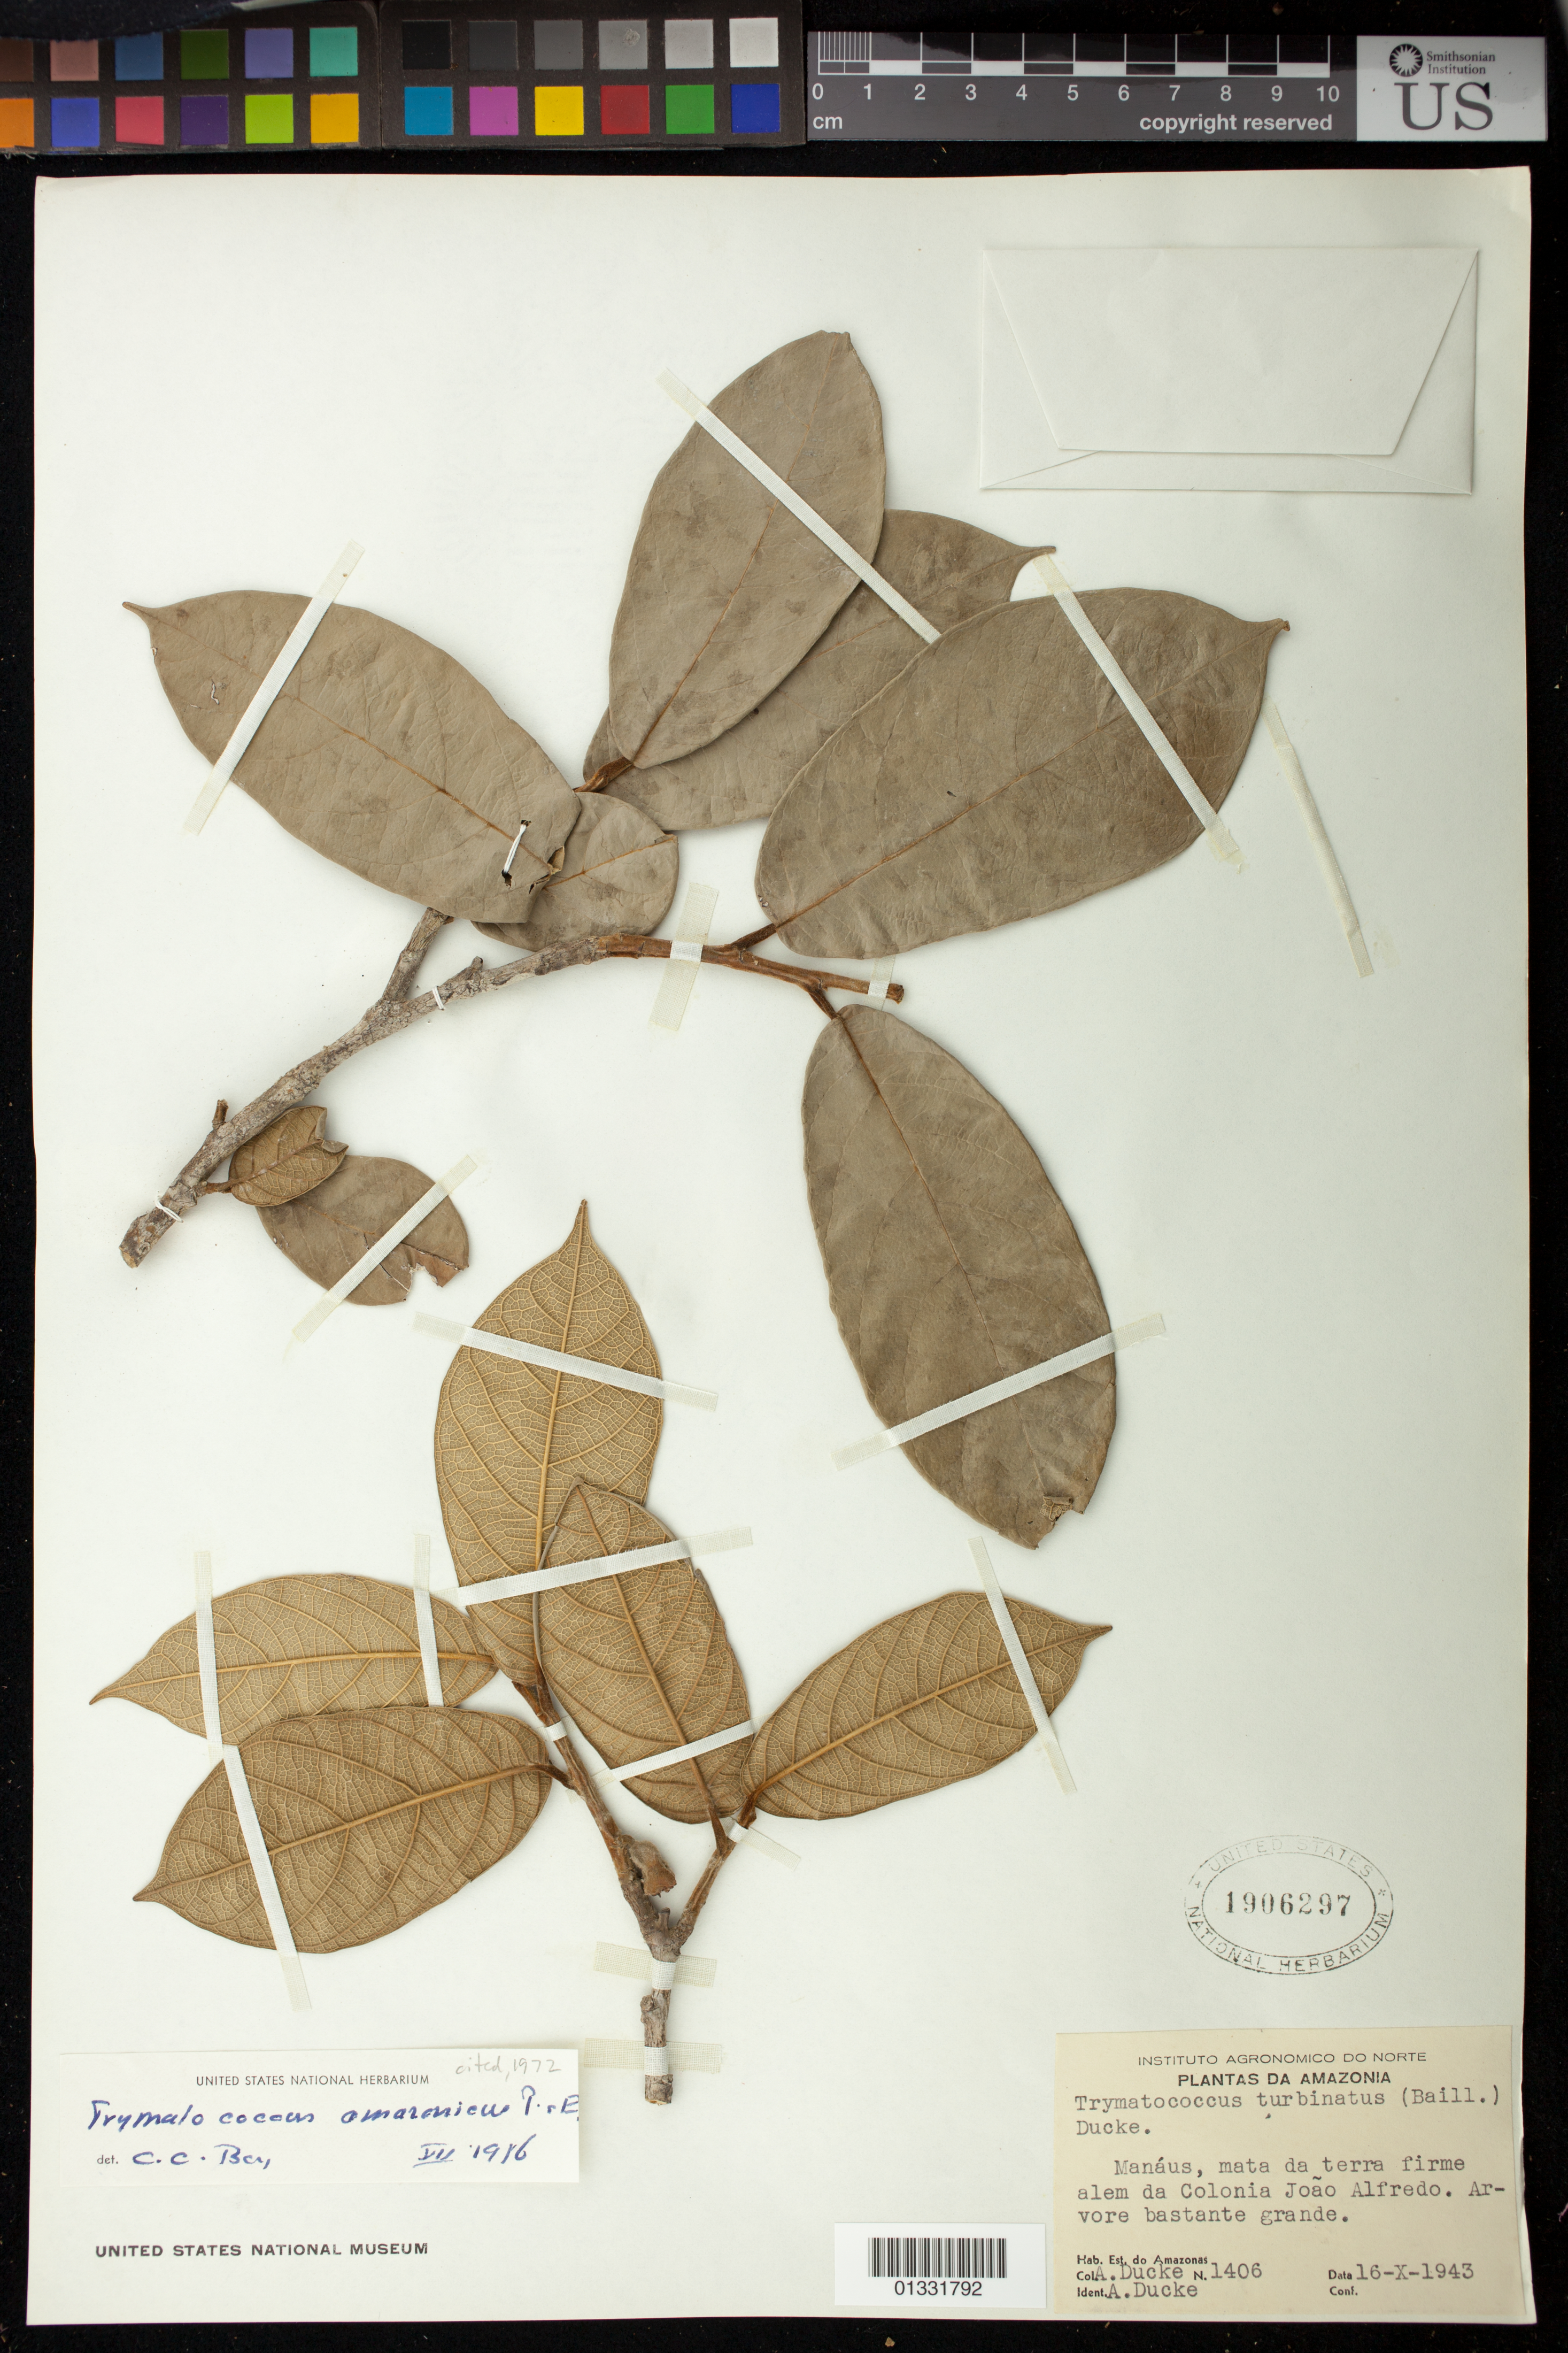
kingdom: Plantae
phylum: Tracheophyta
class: Magnoliopsida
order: Rosales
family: Moraceae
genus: Brosimum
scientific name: Brosimum amazonicum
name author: (Poepp. & Endl.) E. M. Gardner & Zerega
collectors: A. Ducke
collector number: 1406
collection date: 1943-10-16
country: Brazil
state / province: Amazonas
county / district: Manaus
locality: Mata da terra firme alem da Colonia João Alfredo.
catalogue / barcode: US 1906297